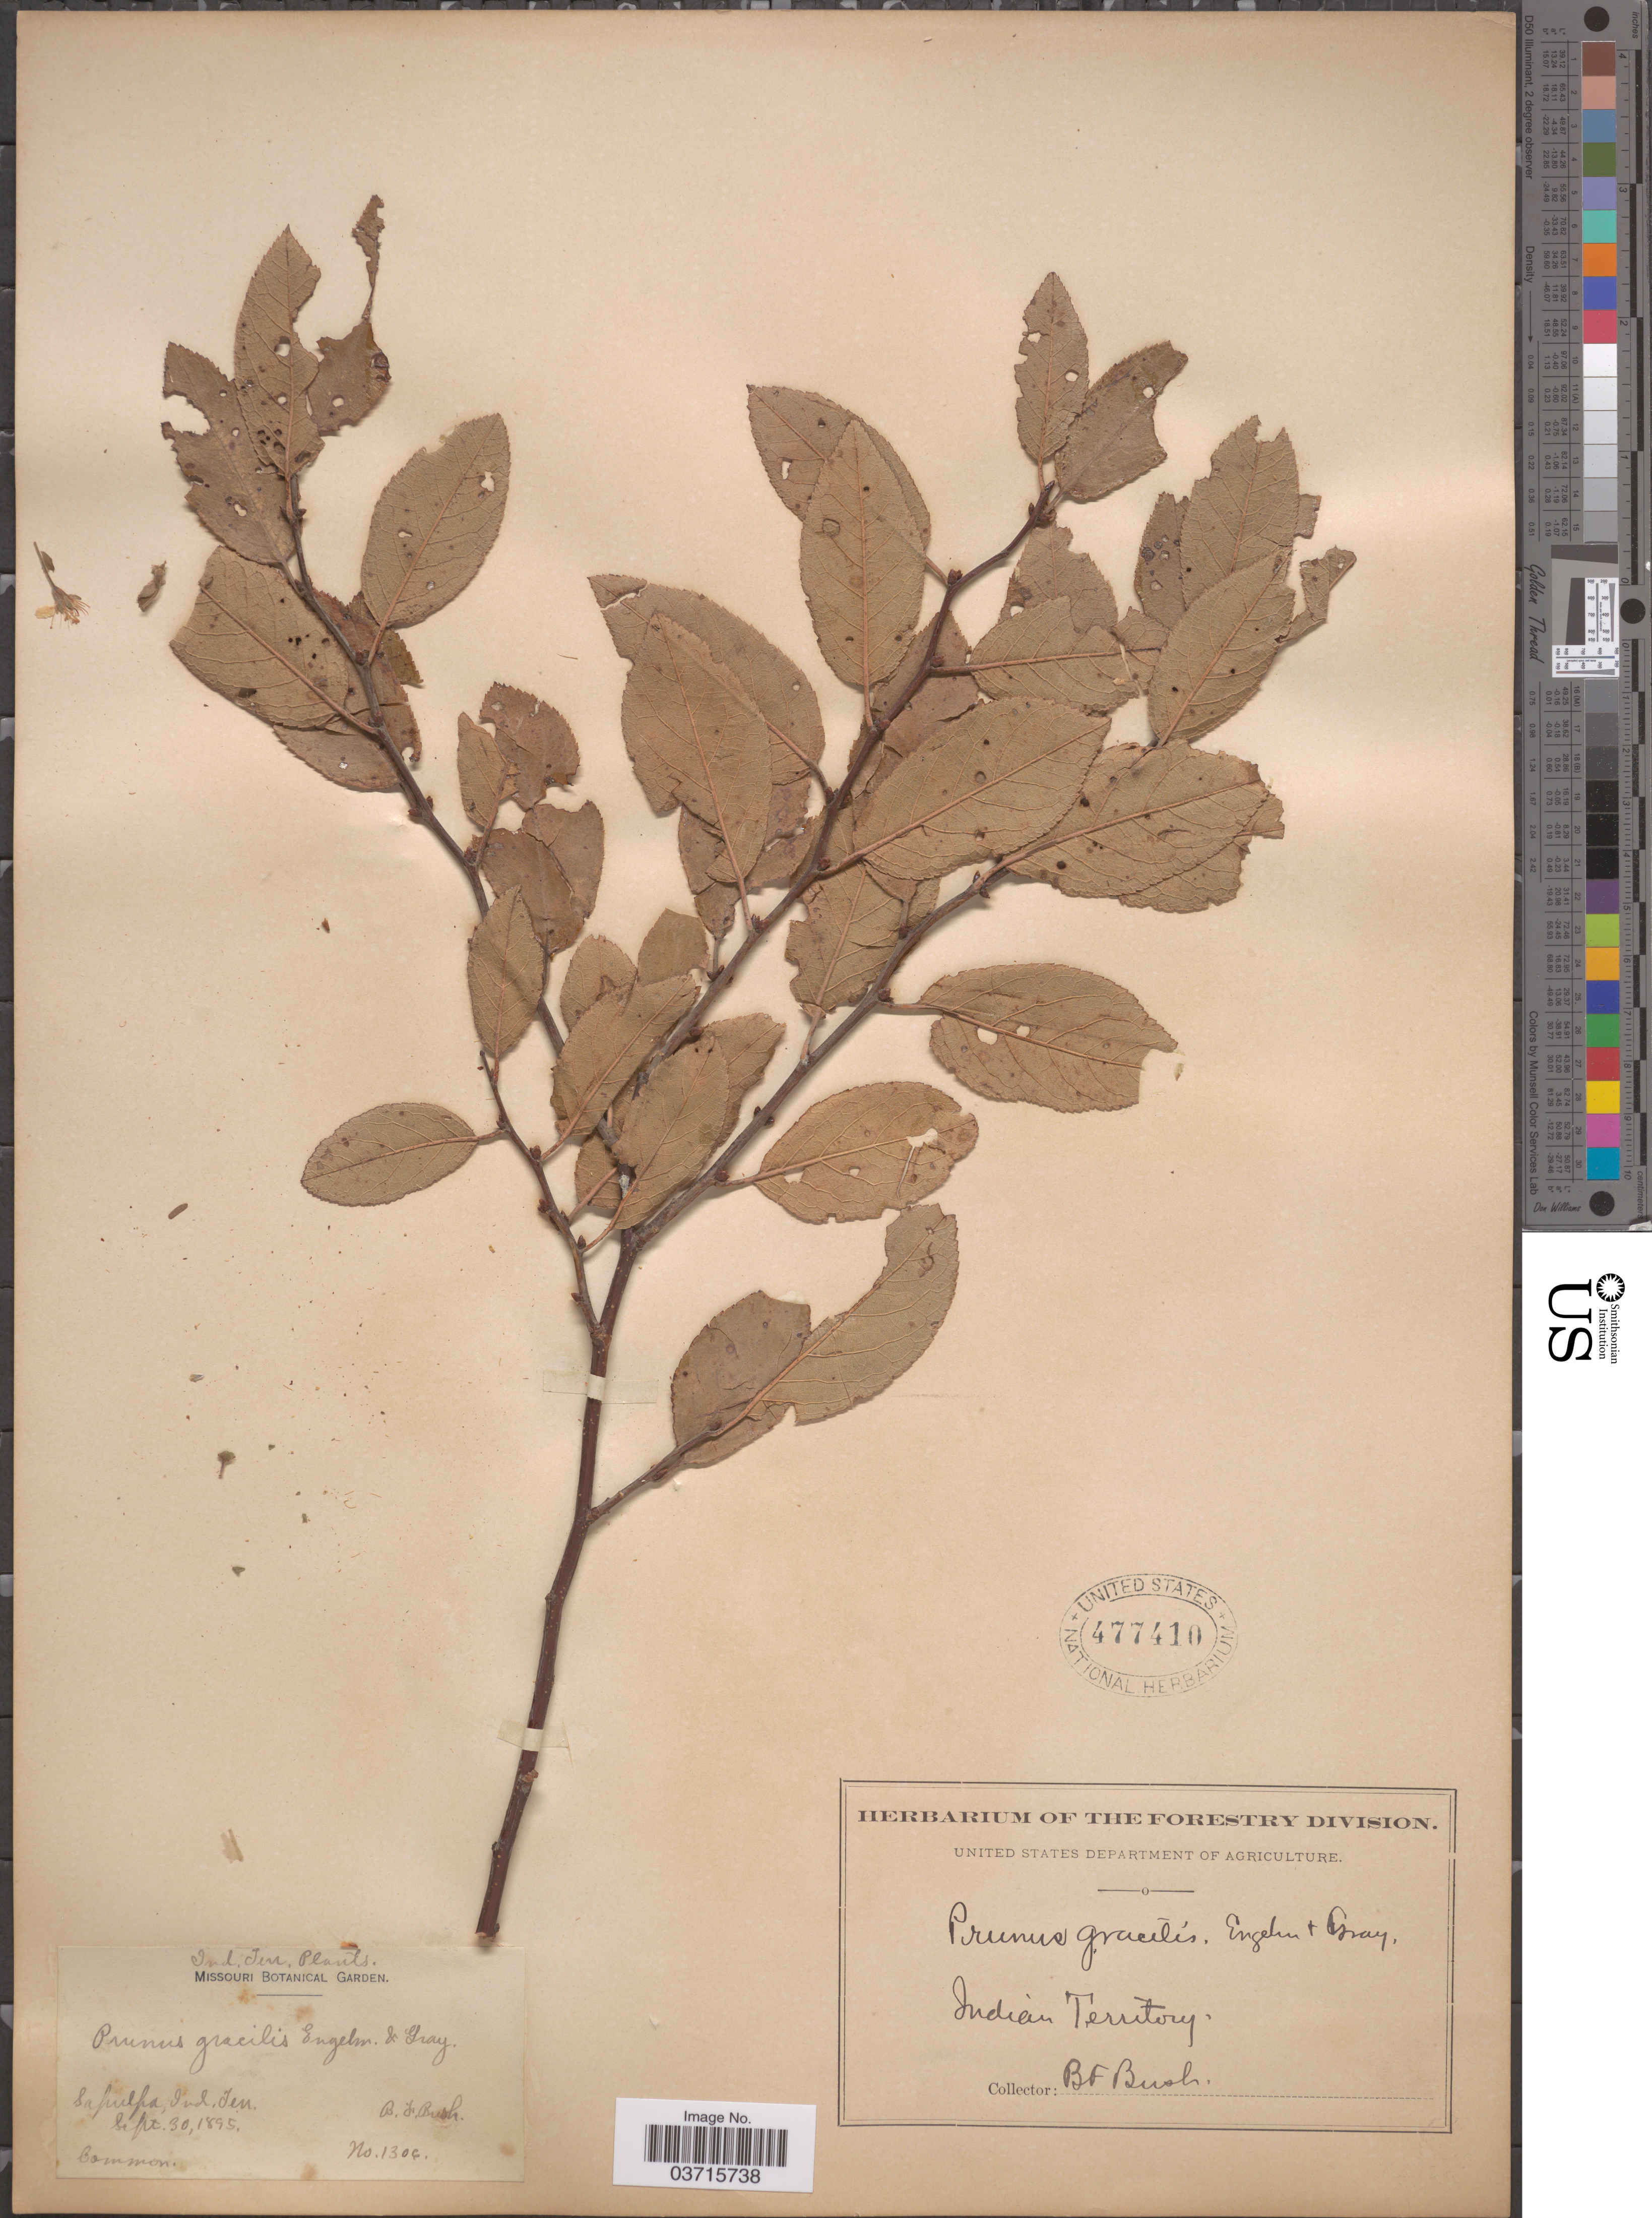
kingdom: Plantae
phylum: Tracheophyta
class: Magnoliopsida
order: Rosales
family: Rosaceae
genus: Prunus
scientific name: Prunus gracilis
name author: Engelm. & A. Gray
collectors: B. F. Bush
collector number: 1306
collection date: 1895-09-30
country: United States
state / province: Oklahoma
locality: Sapulpa, Ind. Terr. Indian Territory.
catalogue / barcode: US 477410